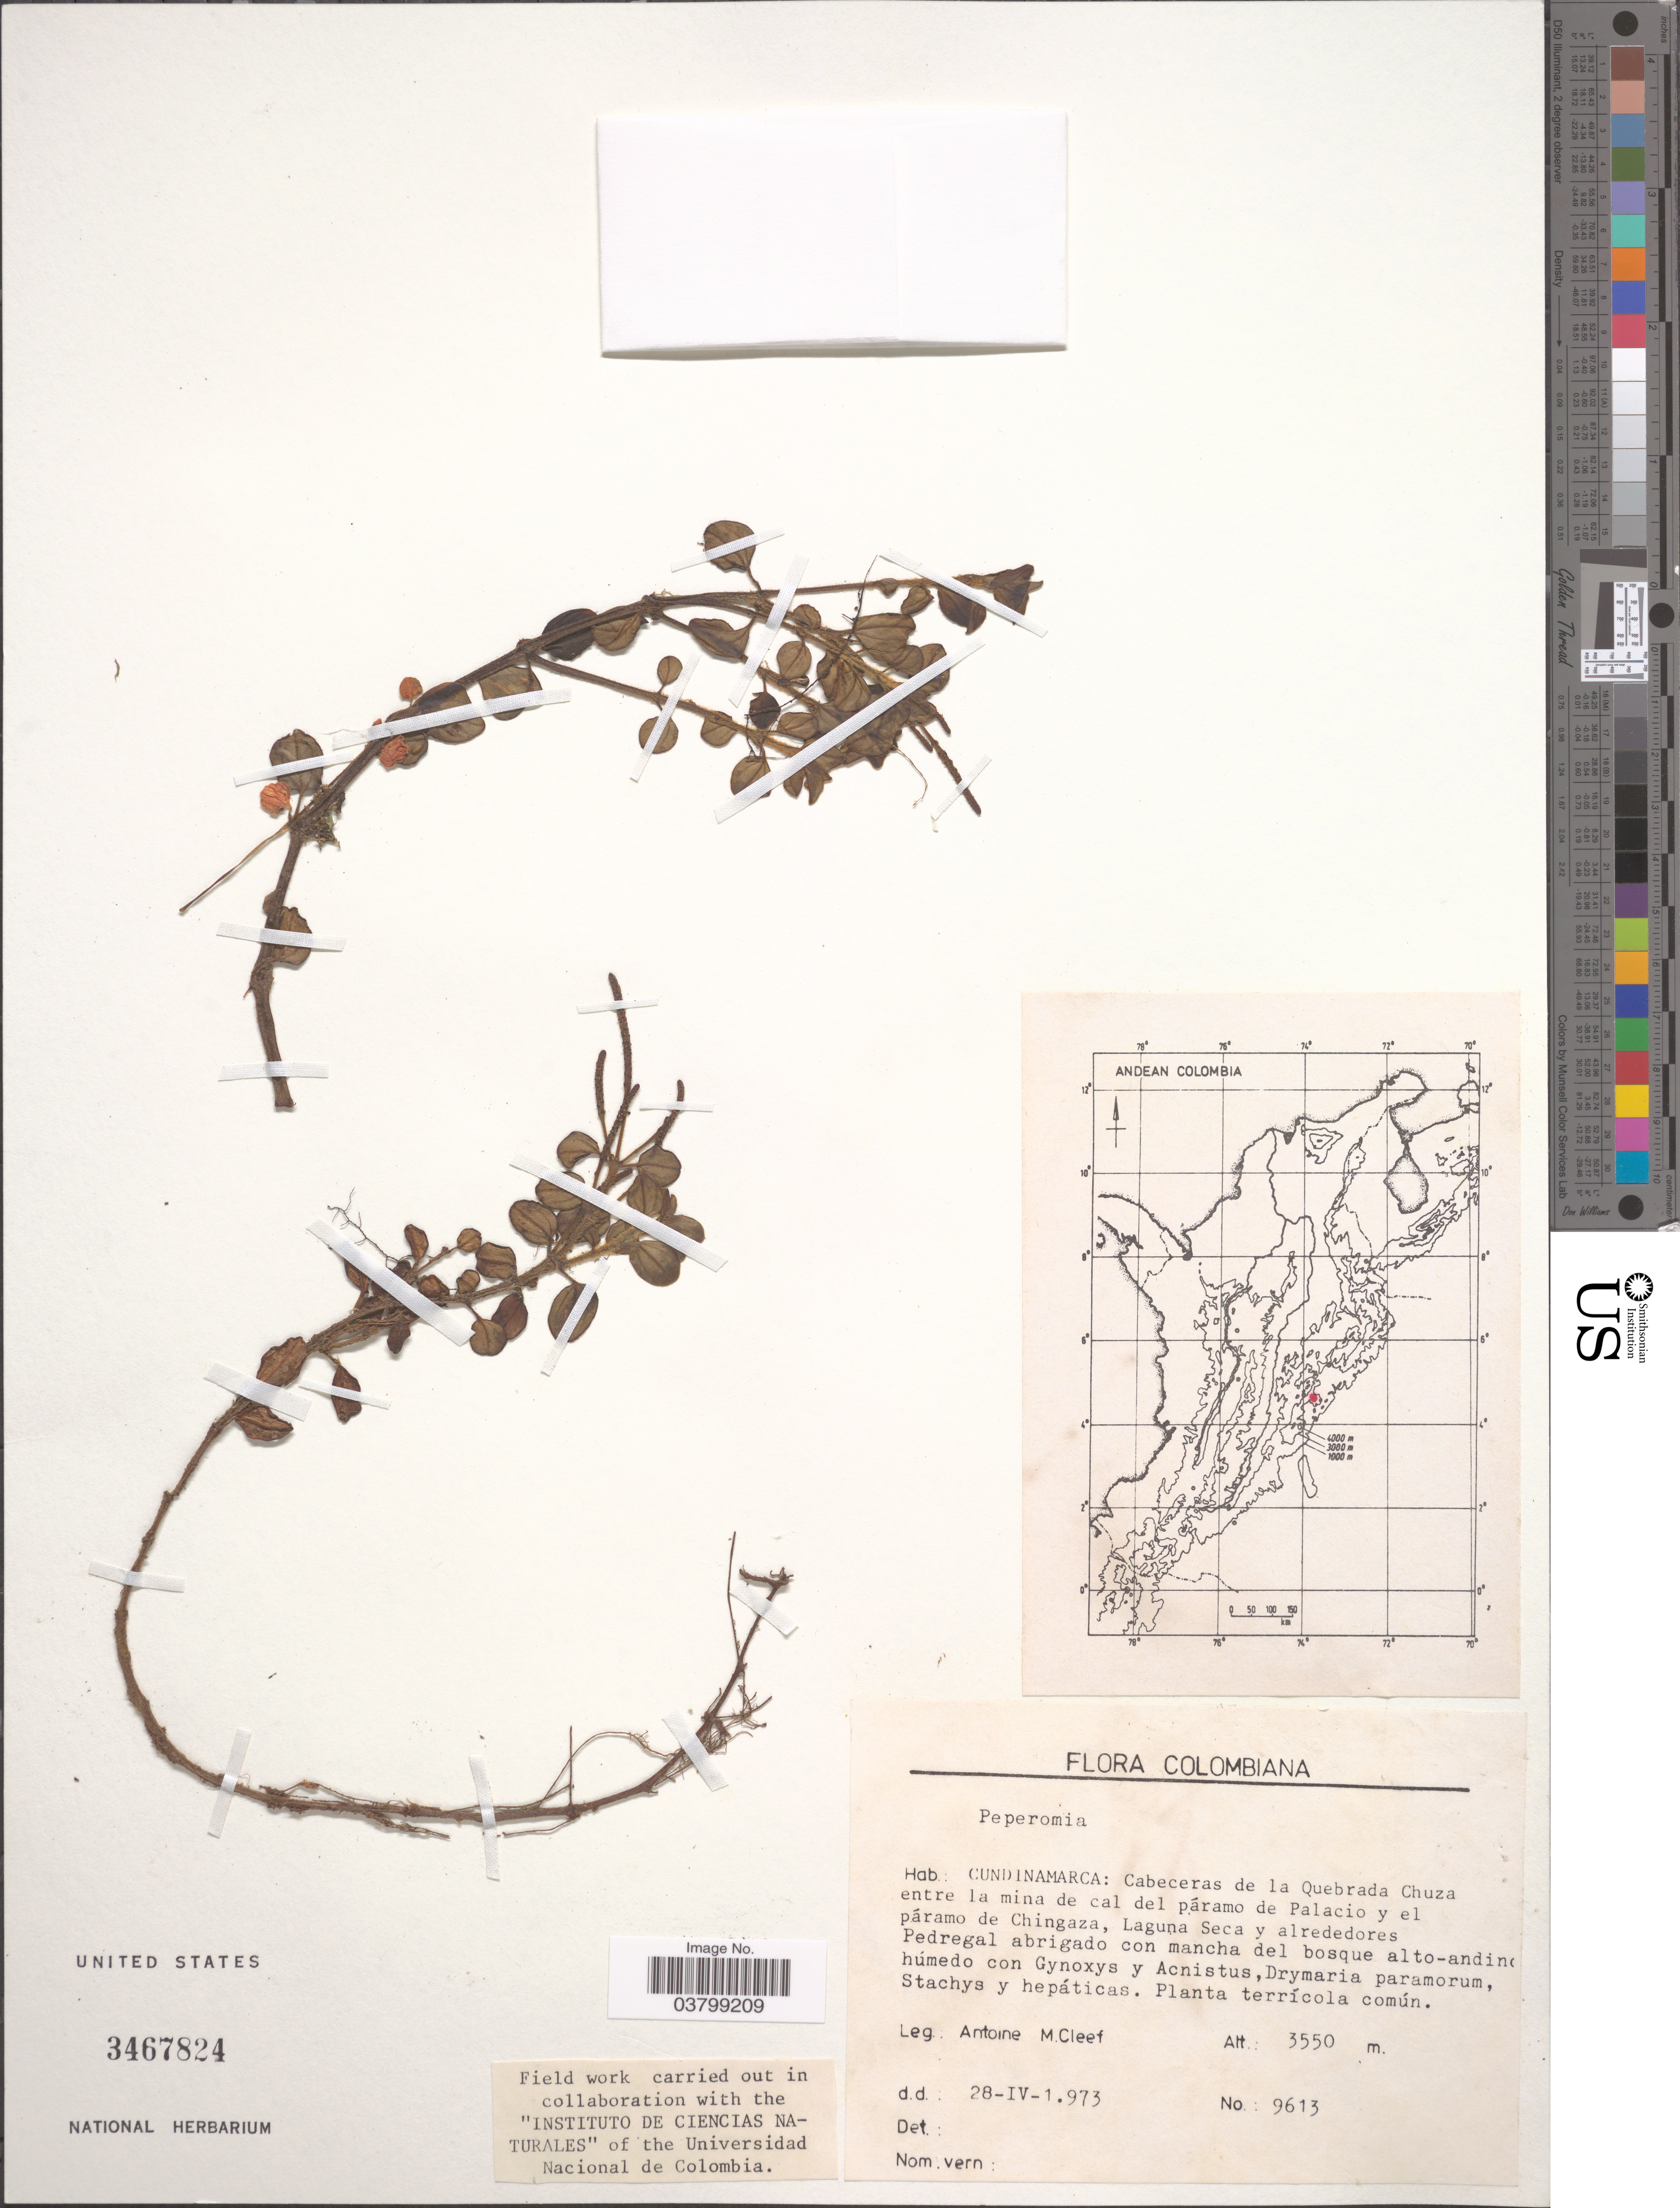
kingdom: Plantae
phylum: Tracheophyta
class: Magnoliopsida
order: Piperales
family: Piperaceae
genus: Peperomia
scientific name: Peperomia sp.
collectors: A. M. Cleef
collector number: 9613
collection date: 1973-04-28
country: Colombia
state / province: Cundinamarca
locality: Cabeceras de la Quebrada Chuza entre la mina de cal del páramo de Palacio y el páramo de Chingaza, Laguna Seca y alrededores.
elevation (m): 3550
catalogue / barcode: US 3467824